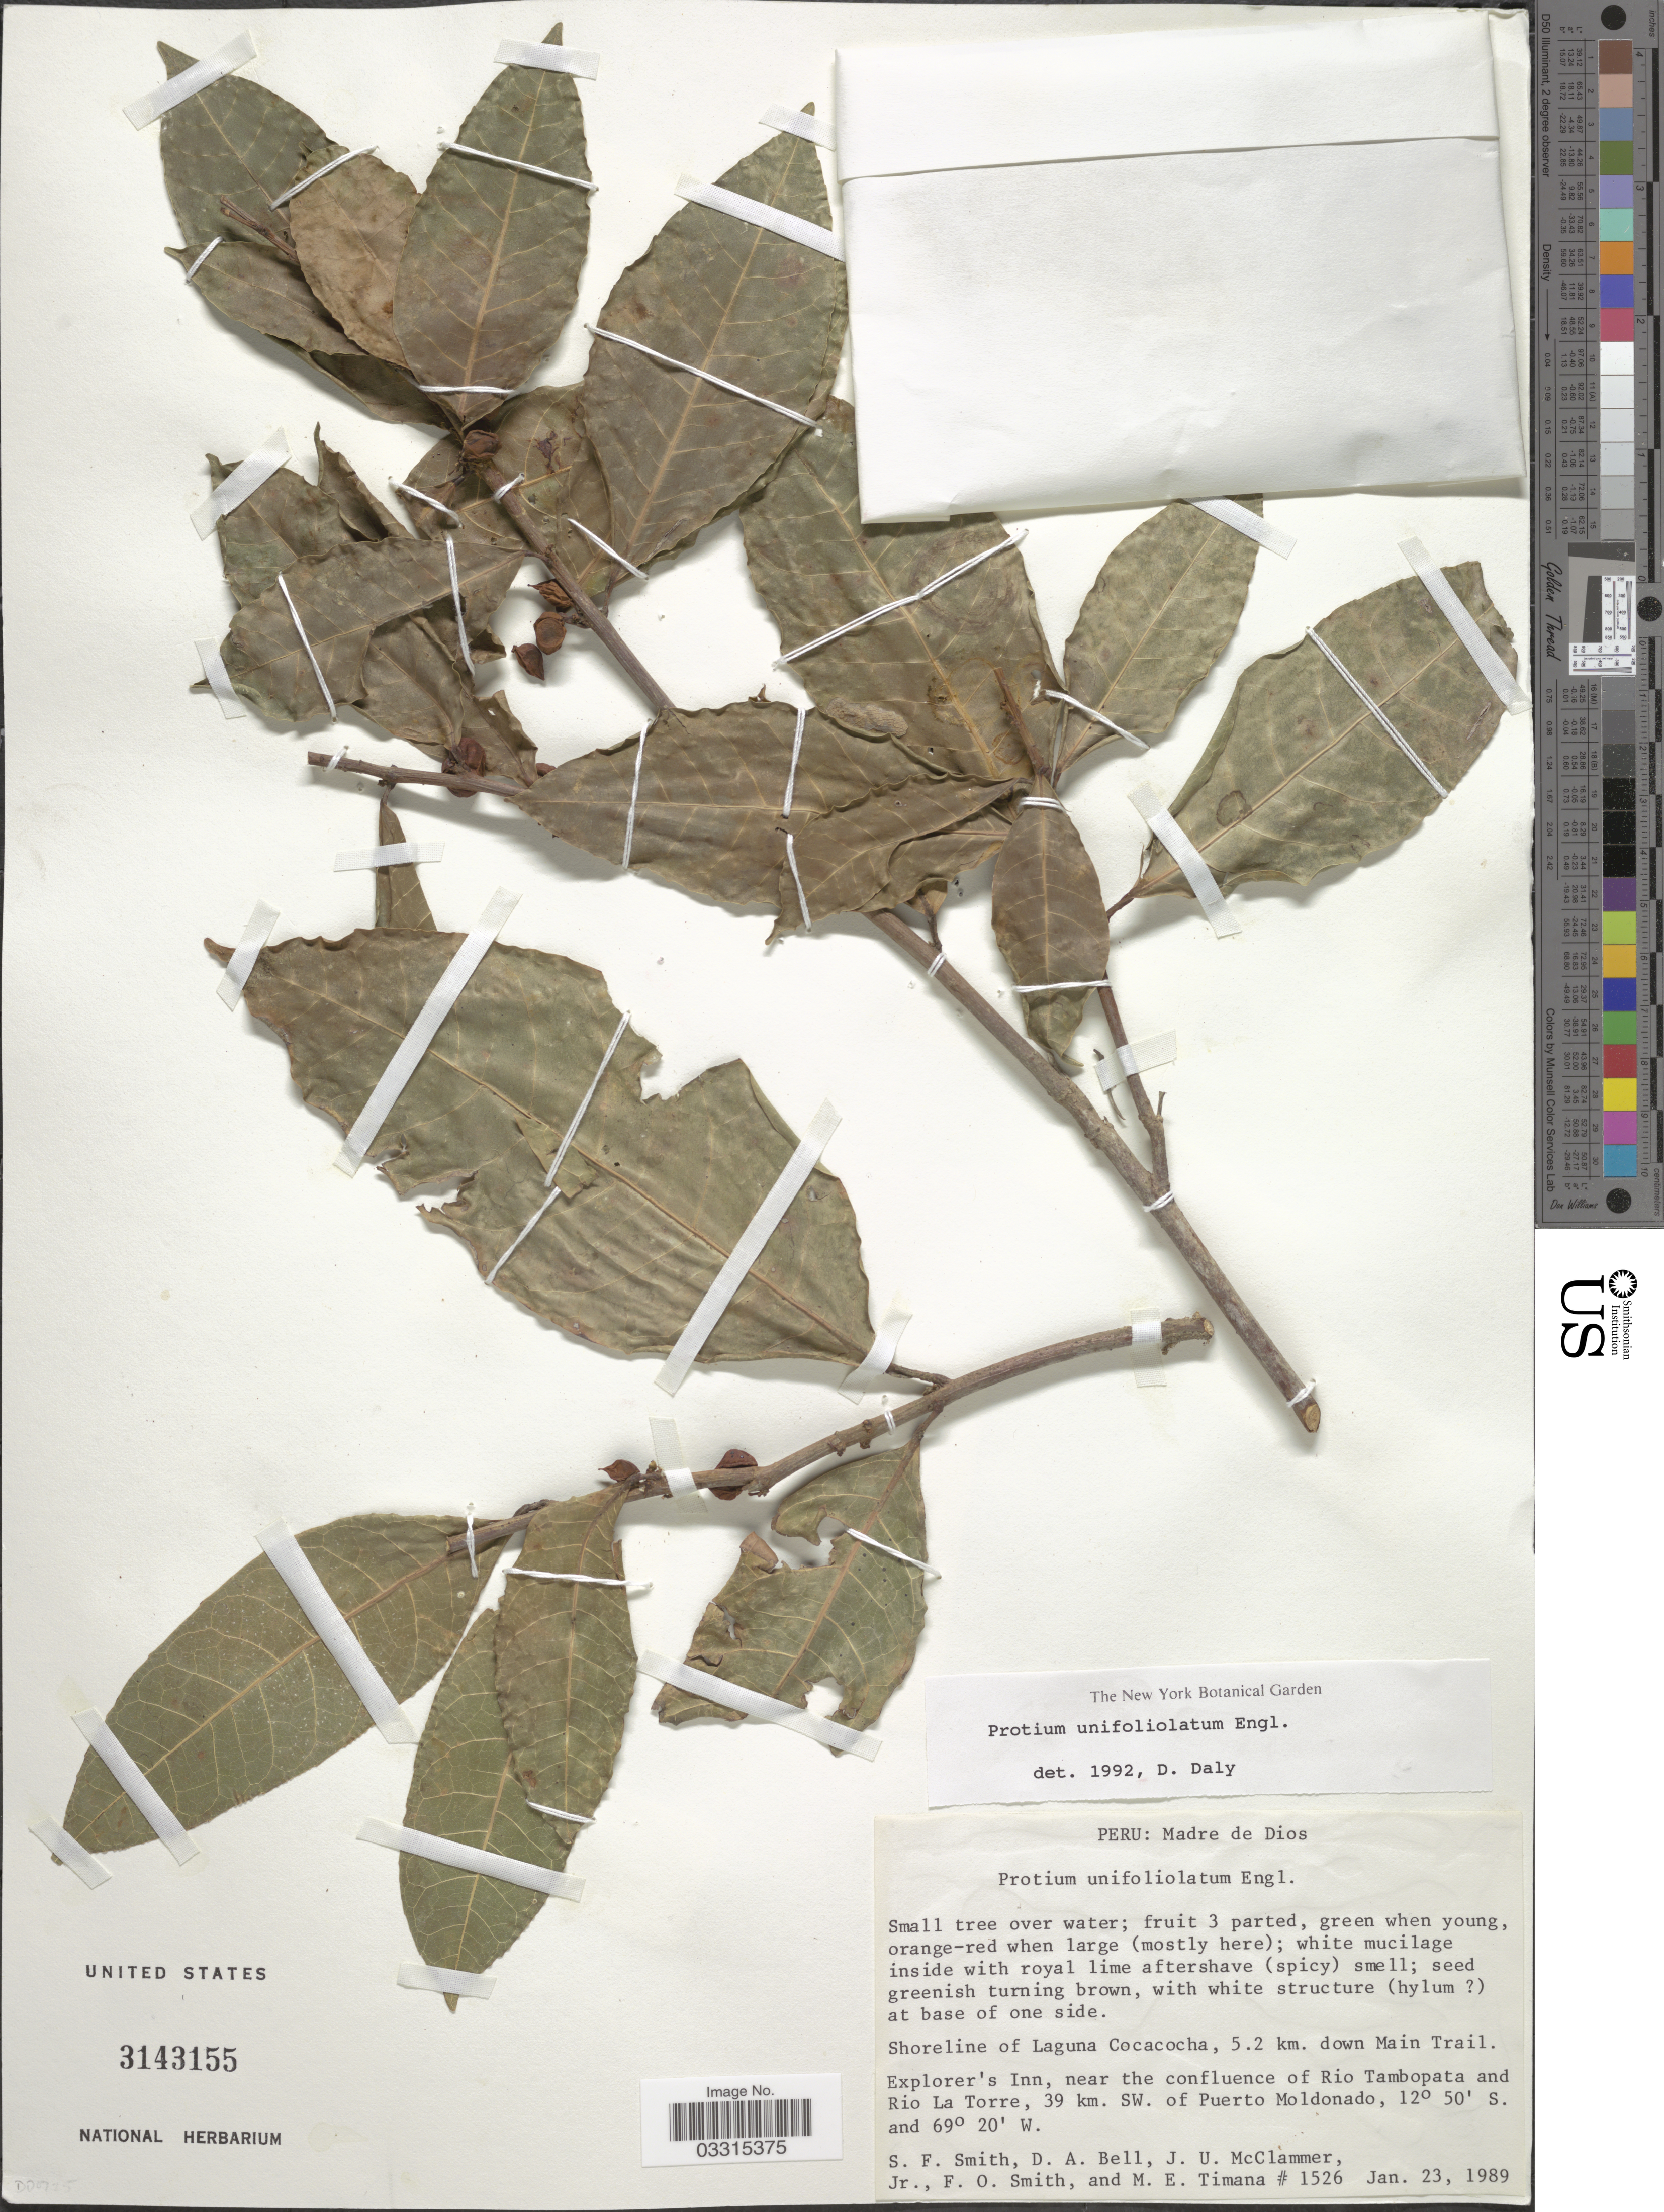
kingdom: Plantae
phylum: Tracheophyta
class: Magnoliopsida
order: Sapindales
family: Burseraceae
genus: Protium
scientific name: Protium unifoliolatum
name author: Engl.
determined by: Daly, D. C.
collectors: S.F. Smith, D. A. Bell, J. McClammer & F. Smith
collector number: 1526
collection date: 1989-01-23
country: Peru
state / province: Madre de Dios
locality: Shoreline of Laguna Cocacocha, 5.2 km. down Main Trail. Explorer's Inn, near the confluence of Rio Tambopata and Rio La Torre, 39 km. SW of Puerto Moldonado.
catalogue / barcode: US 3143155